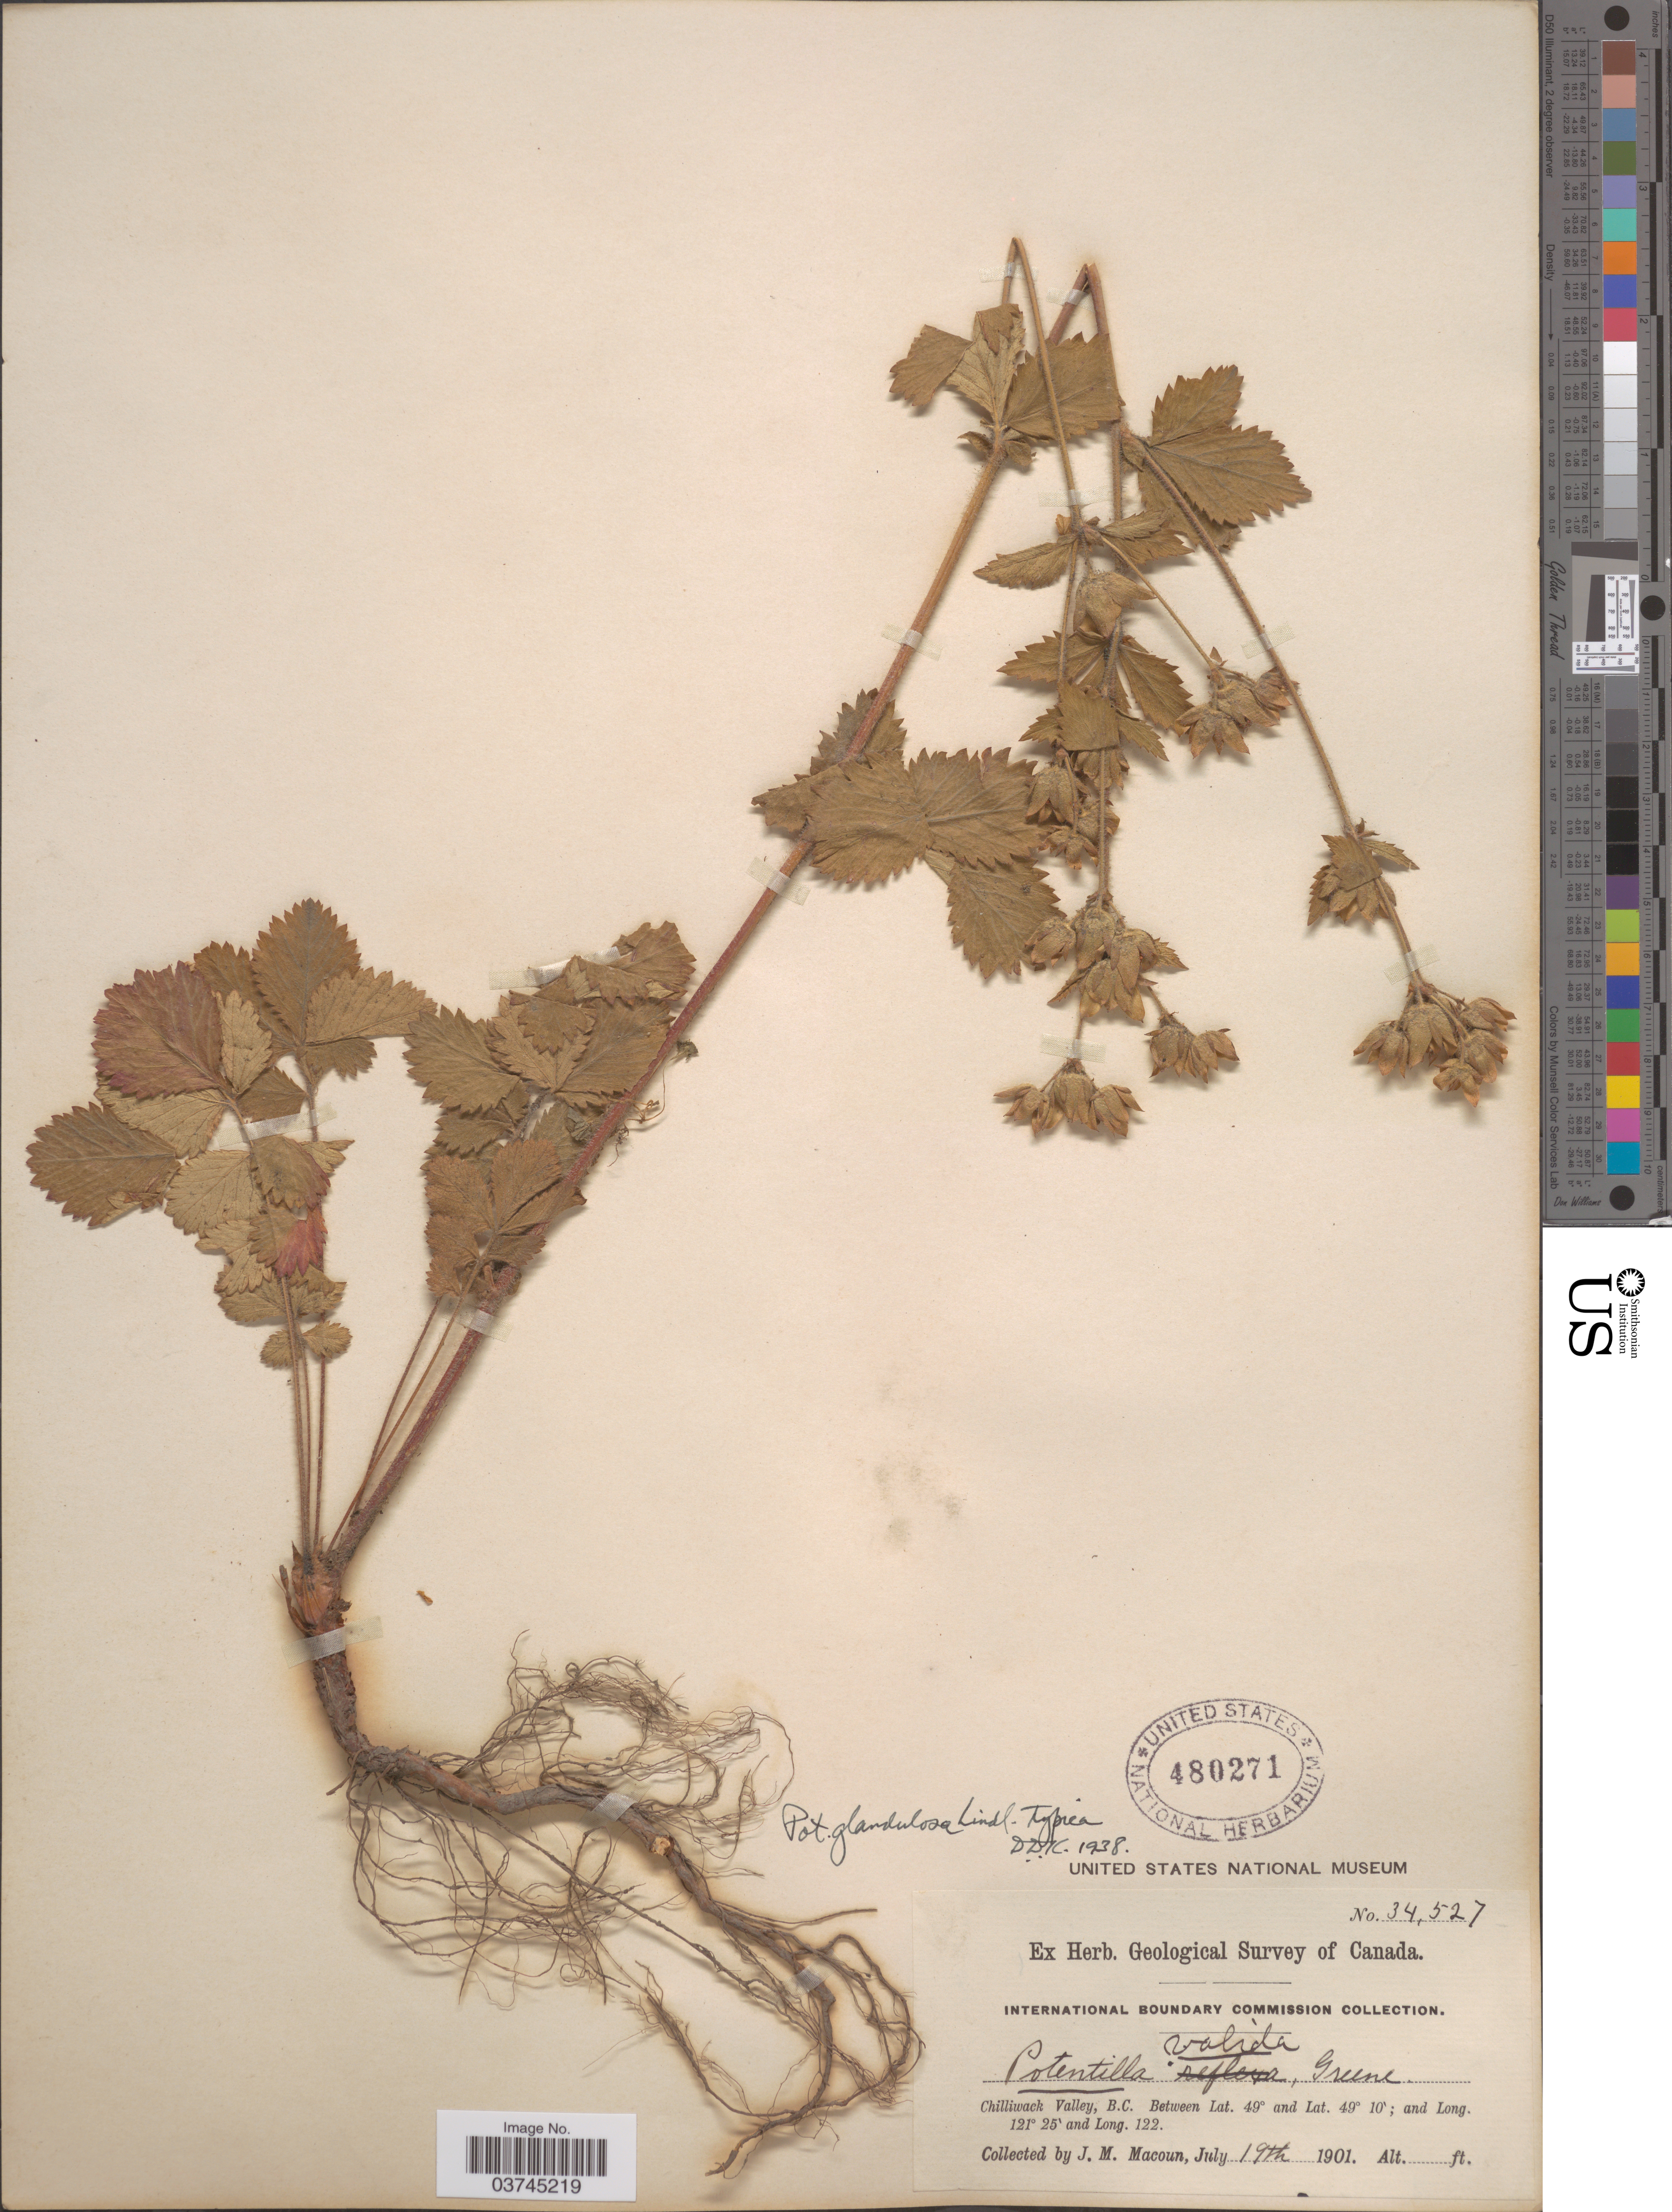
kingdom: Plantae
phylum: Tracheophyta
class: Magnoliopsida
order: Rosales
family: Rosaceae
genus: Drymocallis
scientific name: Drymocallis glandulosa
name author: (Lindl.) Rydb.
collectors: J. M. Macoun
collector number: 34527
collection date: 1901-07-19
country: Canada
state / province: British Columbia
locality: Chilliwack Valley.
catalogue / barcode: US 480271